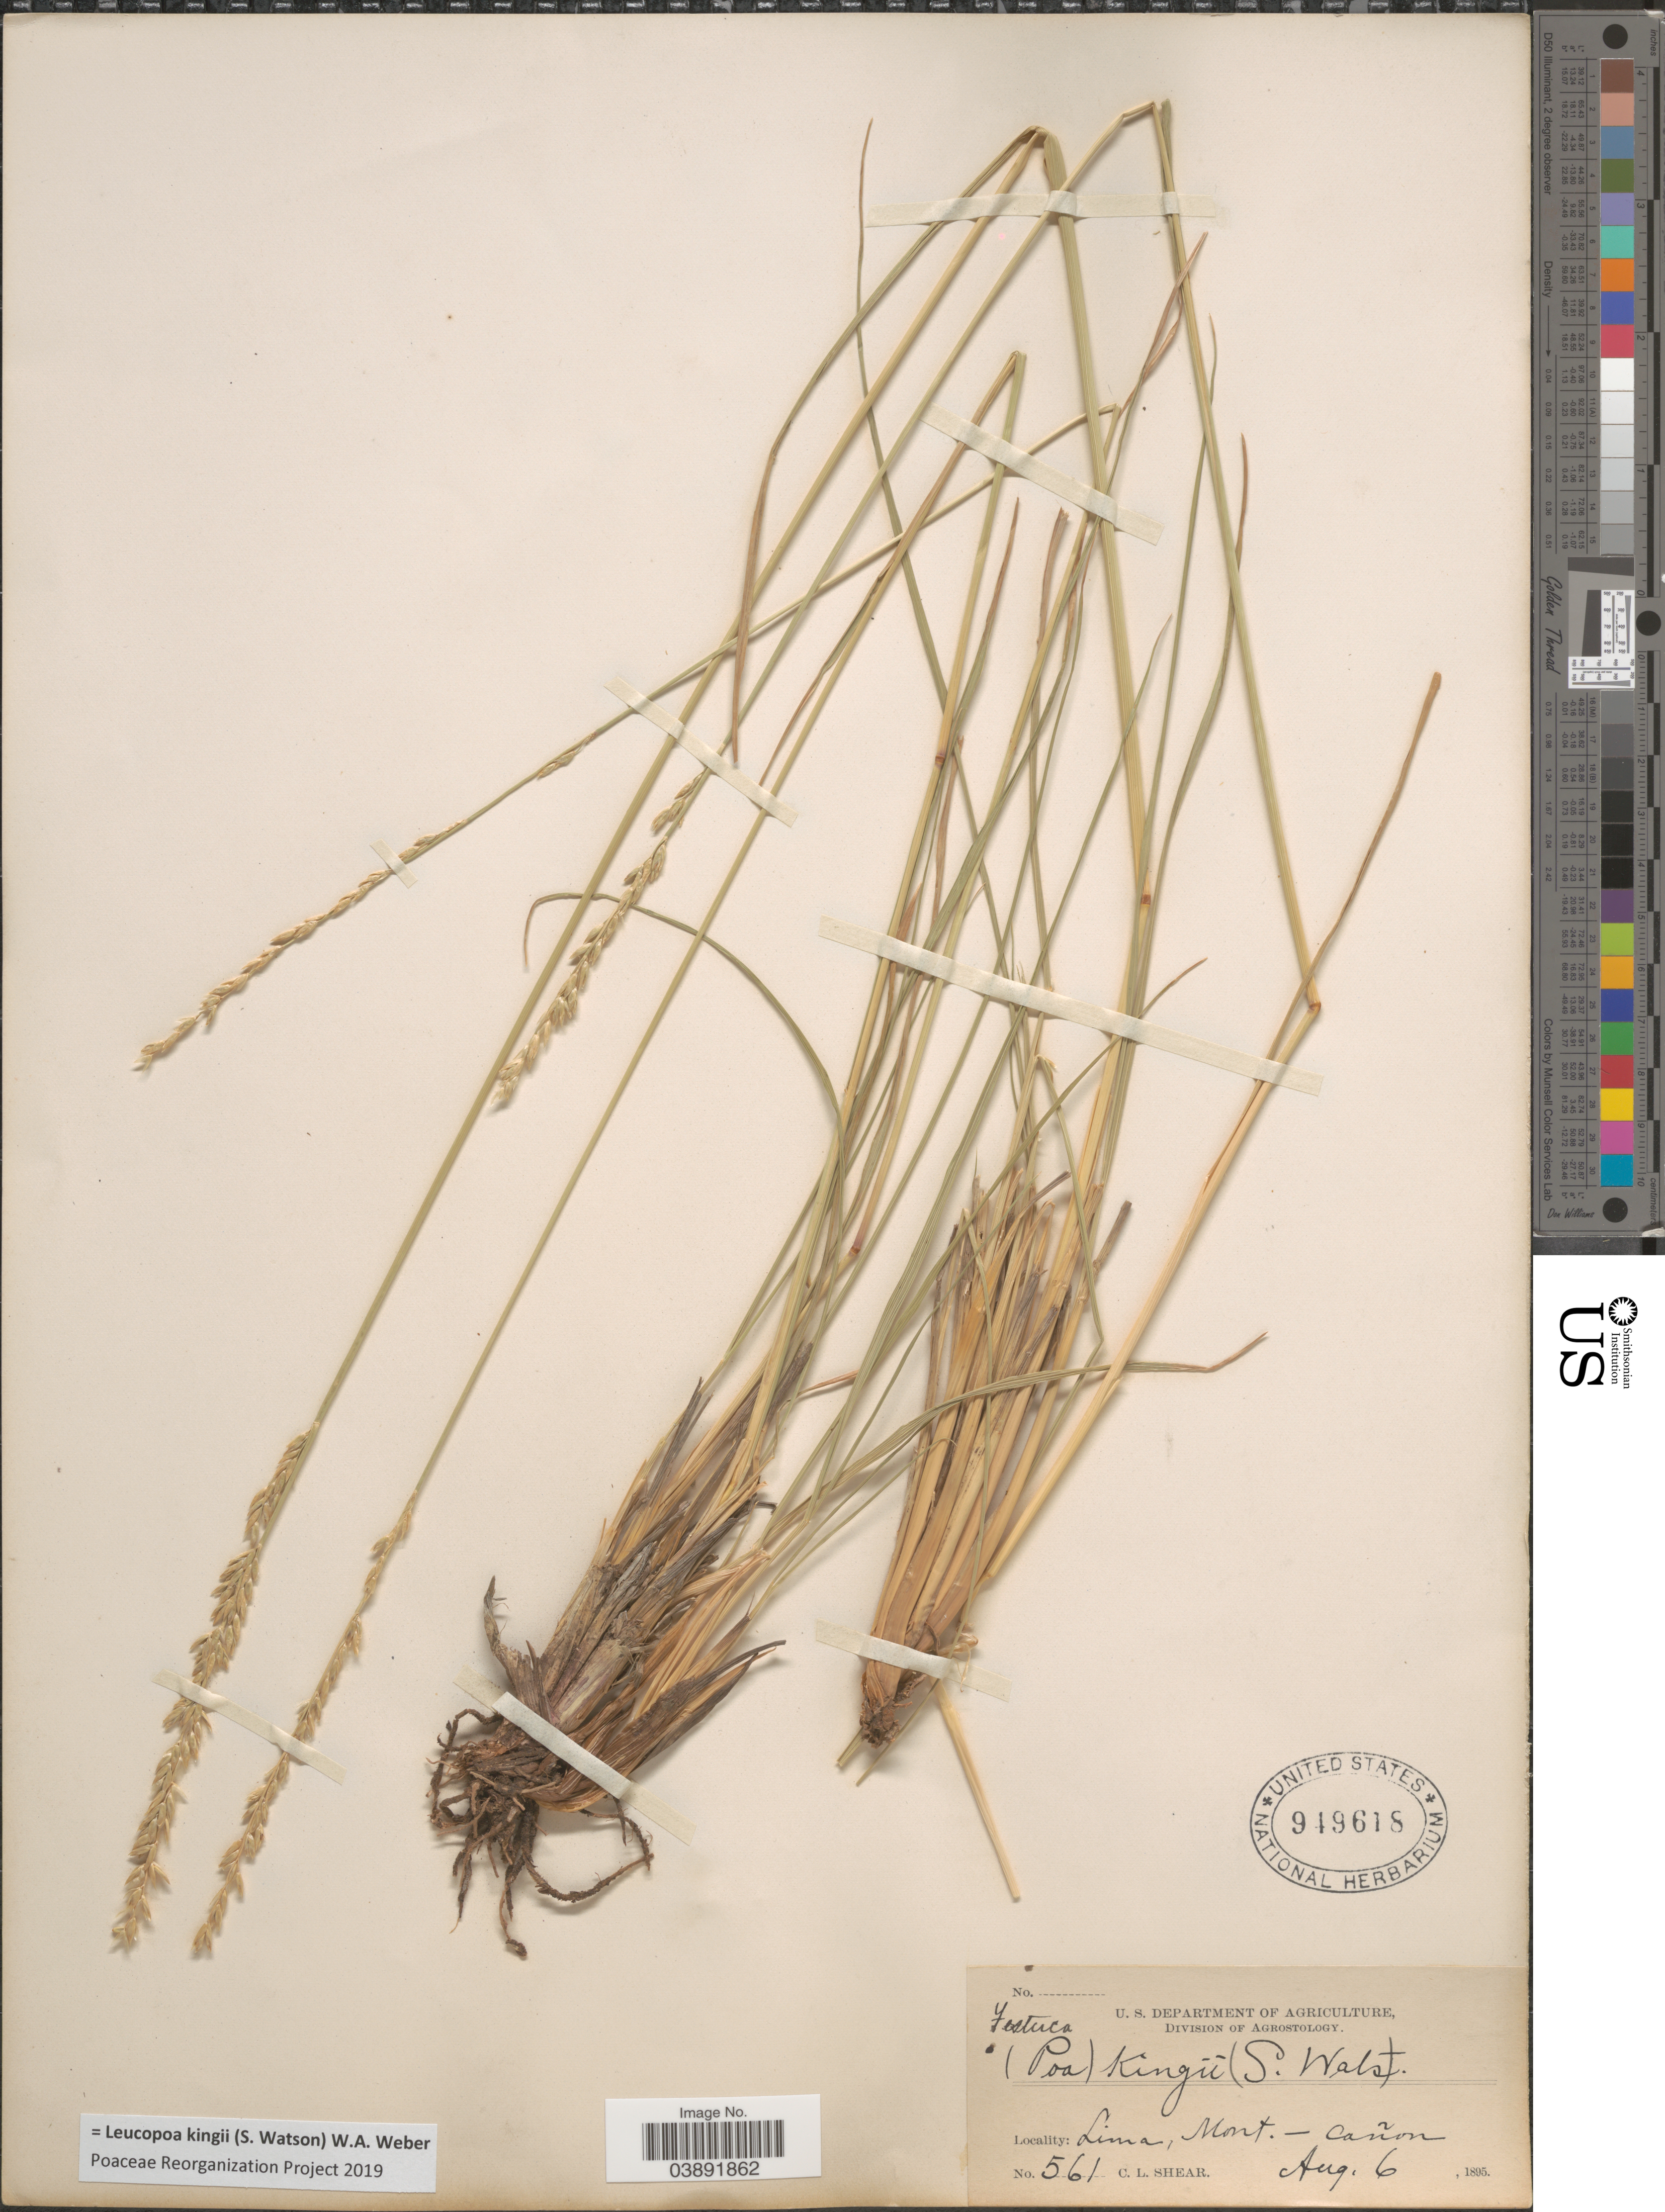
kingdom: Plantae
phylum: Tracheophyta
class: Liliopsida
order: Poales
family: Poaceae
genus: Hesperochloa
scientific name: Hesperochloa kingii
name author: (S. Watson) Rydb.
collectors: C. L. Shear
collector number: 561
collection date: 1895-08-06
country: United States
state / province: Montana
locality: Lima. Cañon.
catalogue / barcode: US 949618